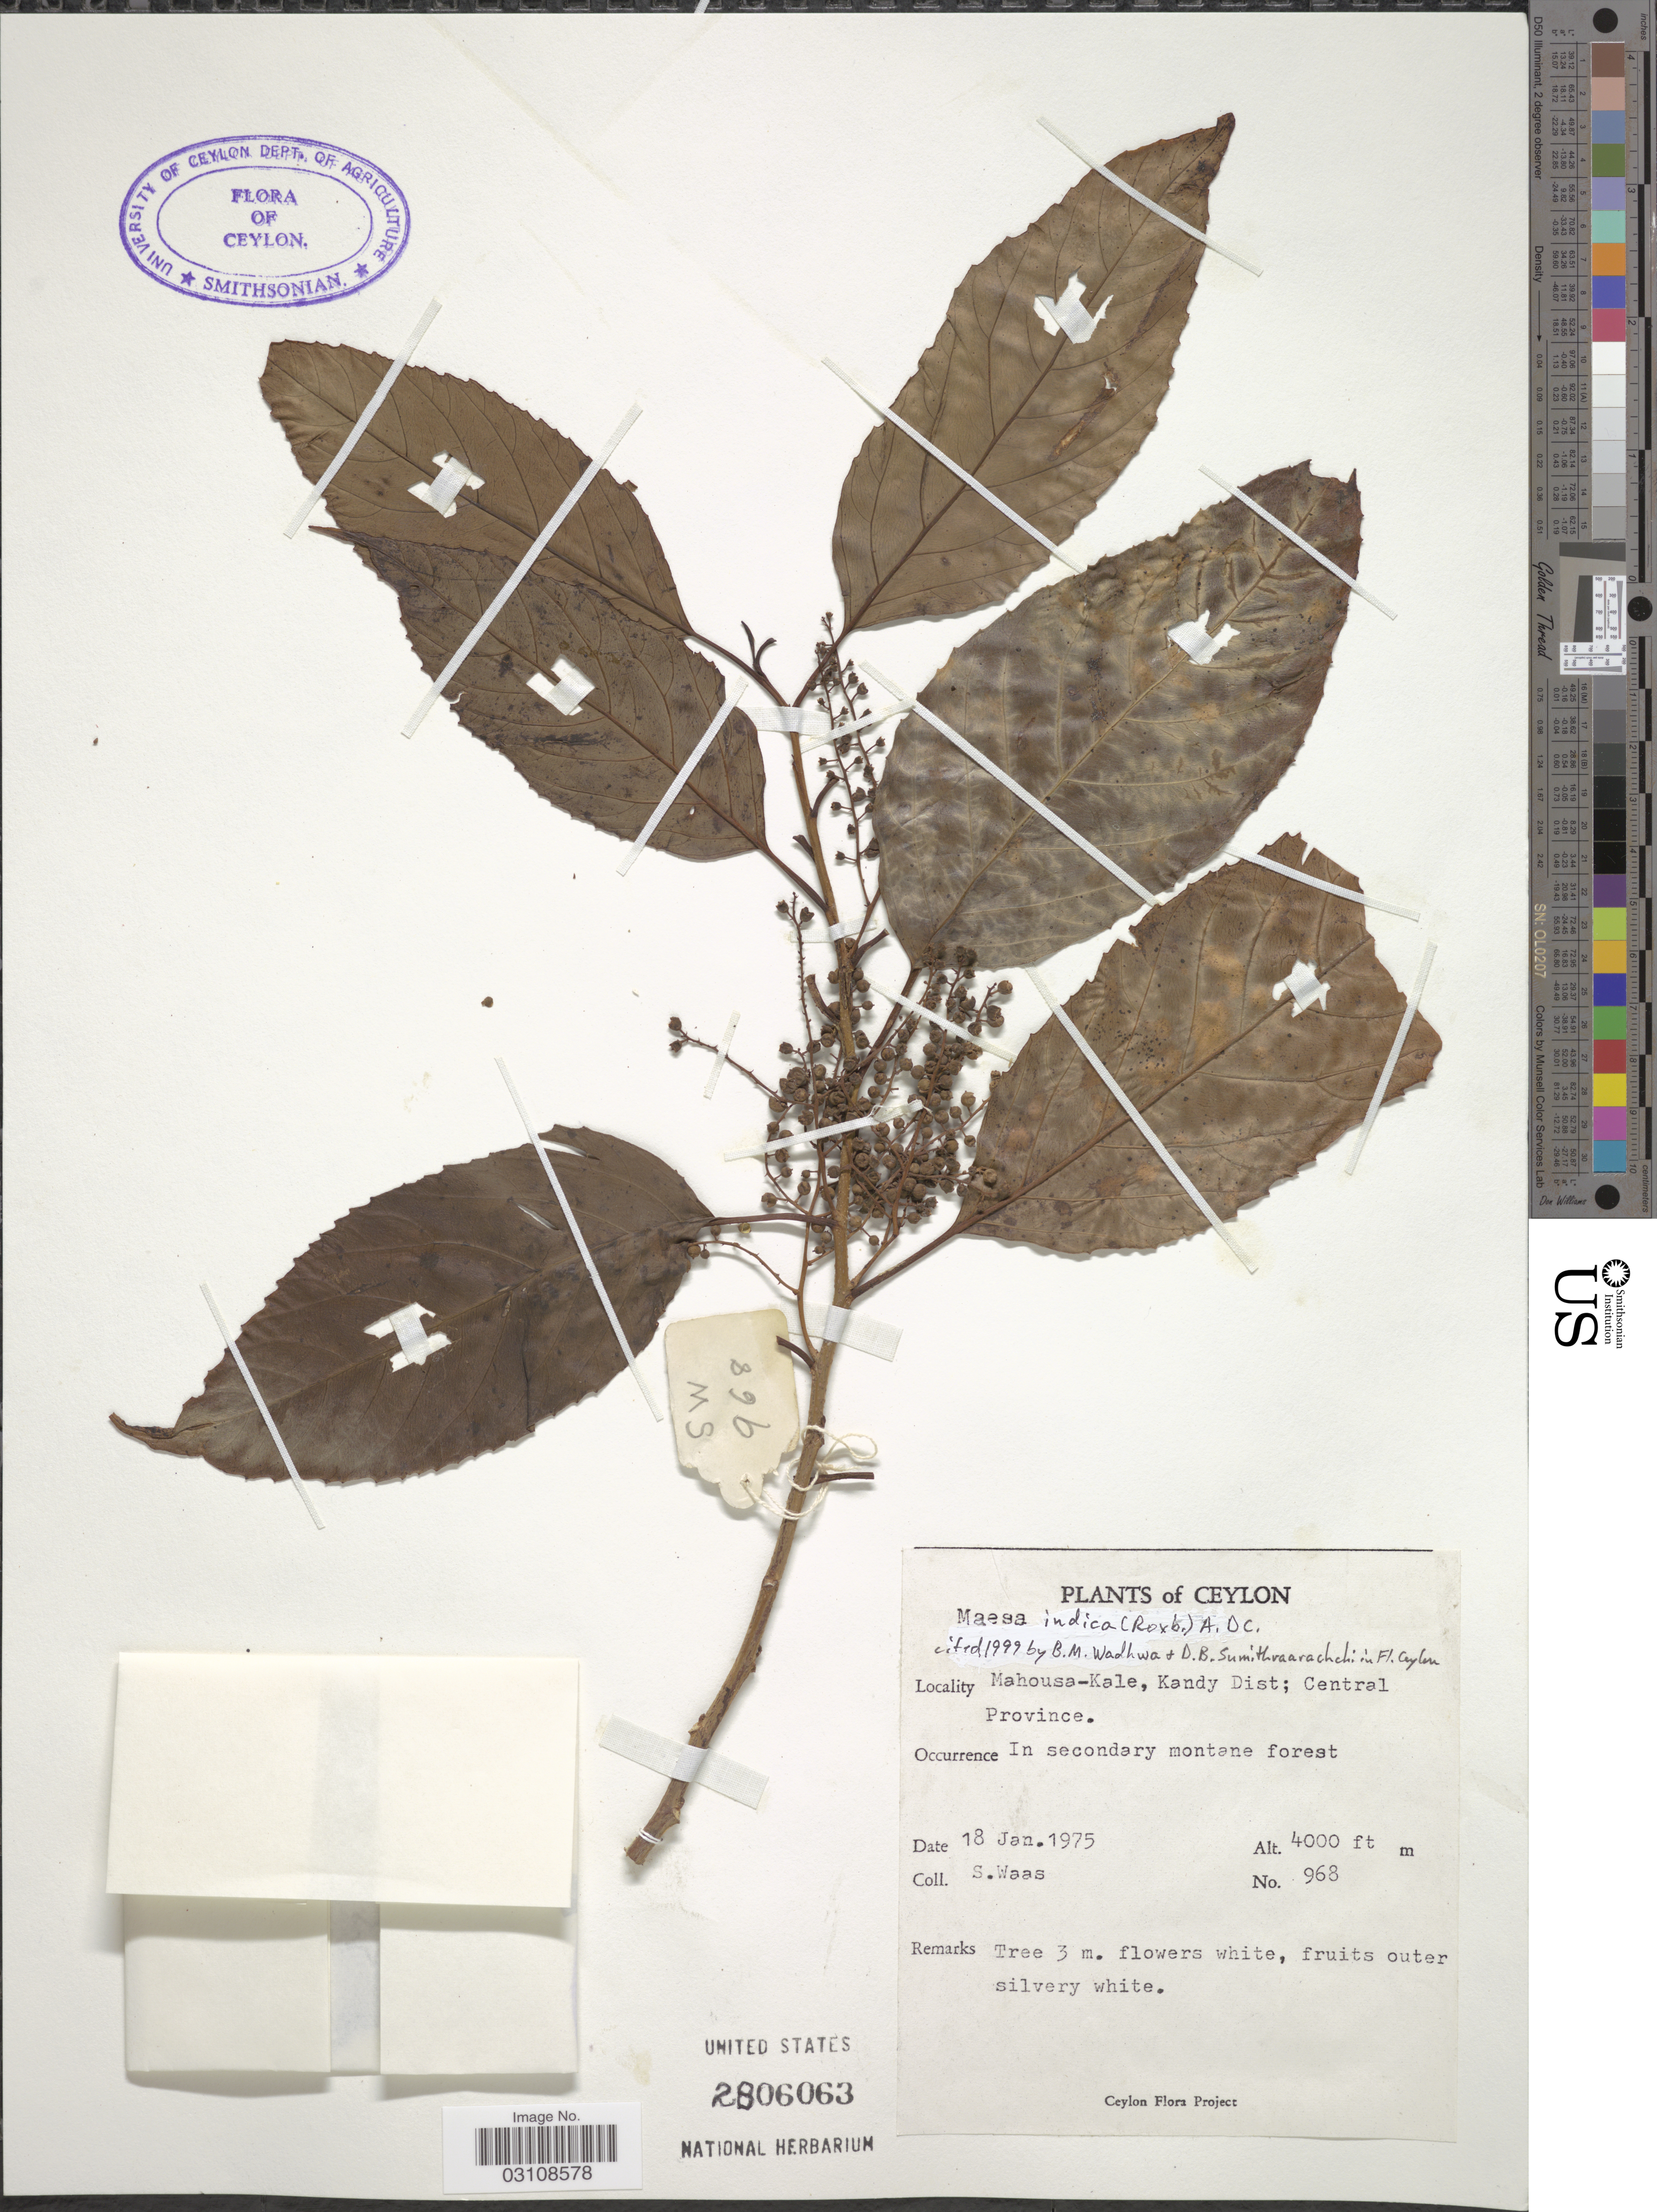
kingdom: Plantae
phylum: Tracheophyta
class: Magnoliopsida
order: Ericales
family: Primulaceae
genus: Maesa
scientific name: Maesa indica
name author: (Roxb.) A. DC.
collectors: S. Waas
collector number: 968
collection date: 1975-01-18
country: Sri Lanka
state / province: Central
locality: Ceylon. Mahousa-Kale, Kandy Dist.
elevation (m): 1219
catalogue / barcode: US 2806063